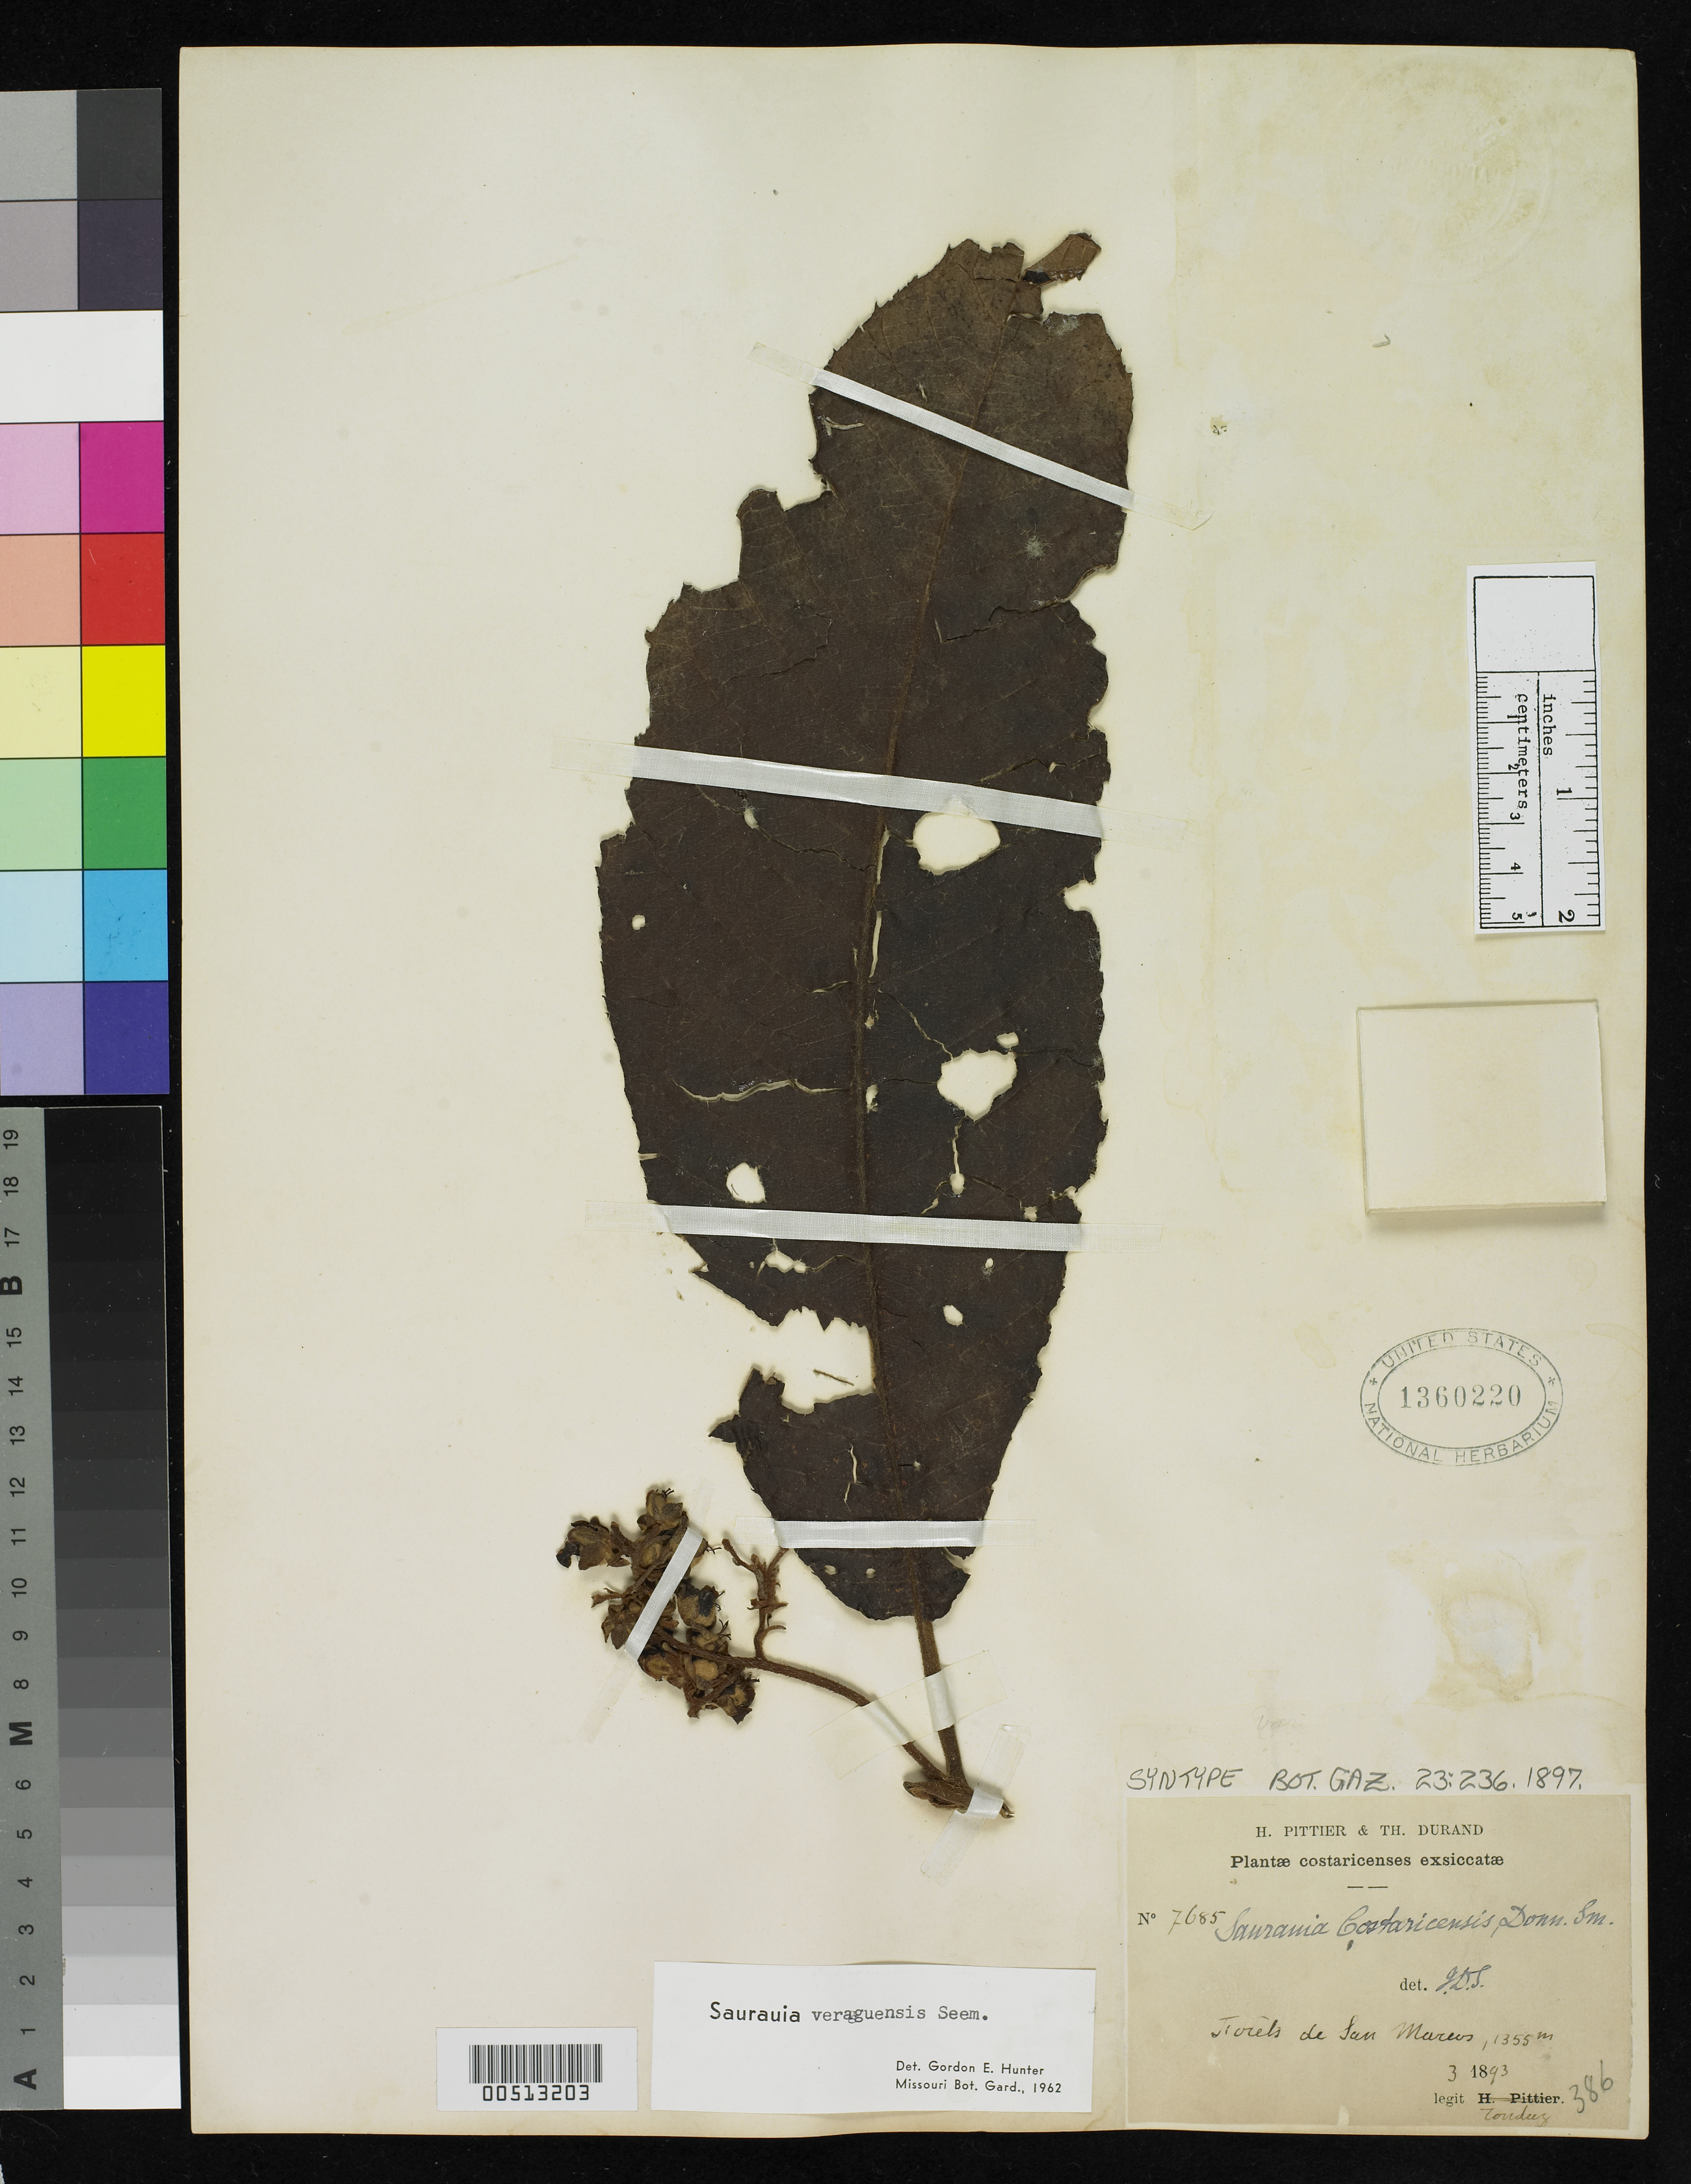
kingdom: Plantae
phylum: Tracheophyta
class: Magnoliopsida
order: Ericales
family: Actinidiaceae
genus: Saurauia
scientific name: Saurauia costaricensis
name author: Donn. Sm.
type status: Syntype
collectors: A. Tonduz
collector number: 7685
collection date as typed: Mar 1893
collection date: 1893-03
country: Costa Rica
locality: Forets de San Marcos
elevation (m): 1355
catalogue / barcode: US 1360220